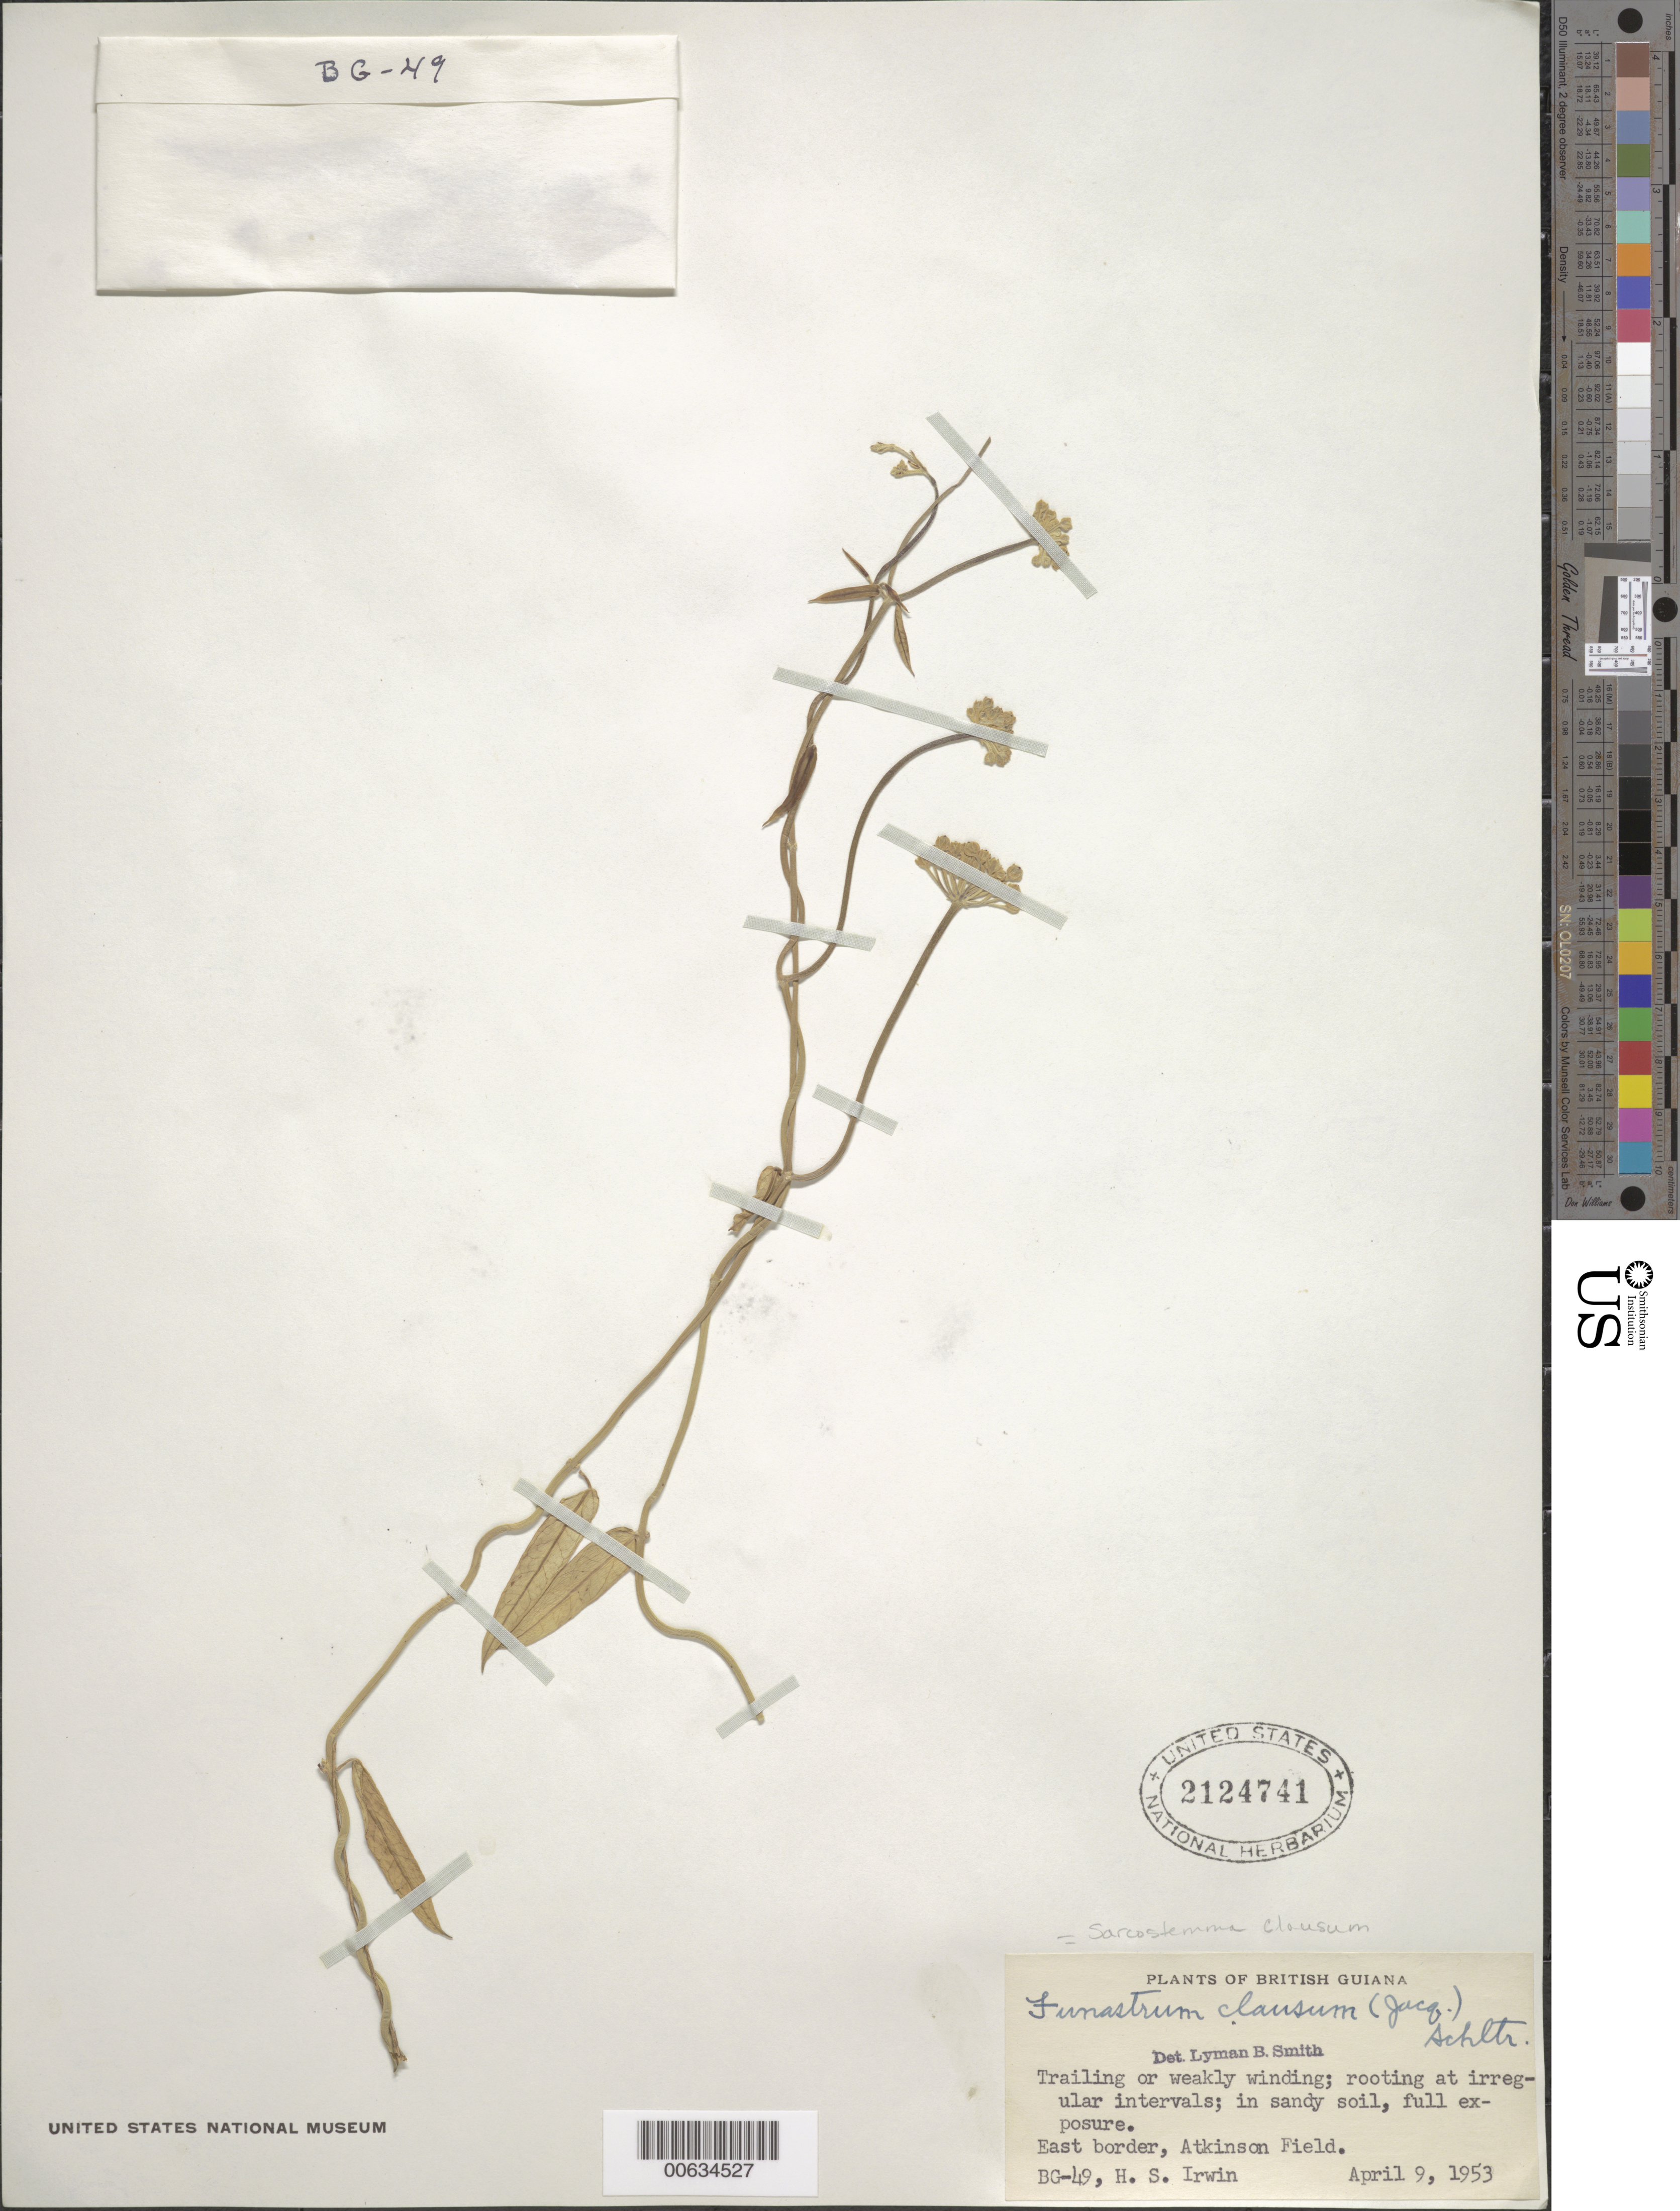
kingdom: Plantae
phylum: Tracheophyta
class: Magnoliopsida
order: Gentianales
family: Apocynaceae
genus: Sarcostemma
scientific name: Sarcostemma clausum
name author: (Jacq.) Schult.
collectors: H. Irwin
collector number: BG 49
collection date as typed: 9-Apr-53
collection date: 1953-04-09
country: Guyana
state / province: Demerara-Mahaica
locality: Atkinson Field, E border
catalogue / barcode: US 2124741